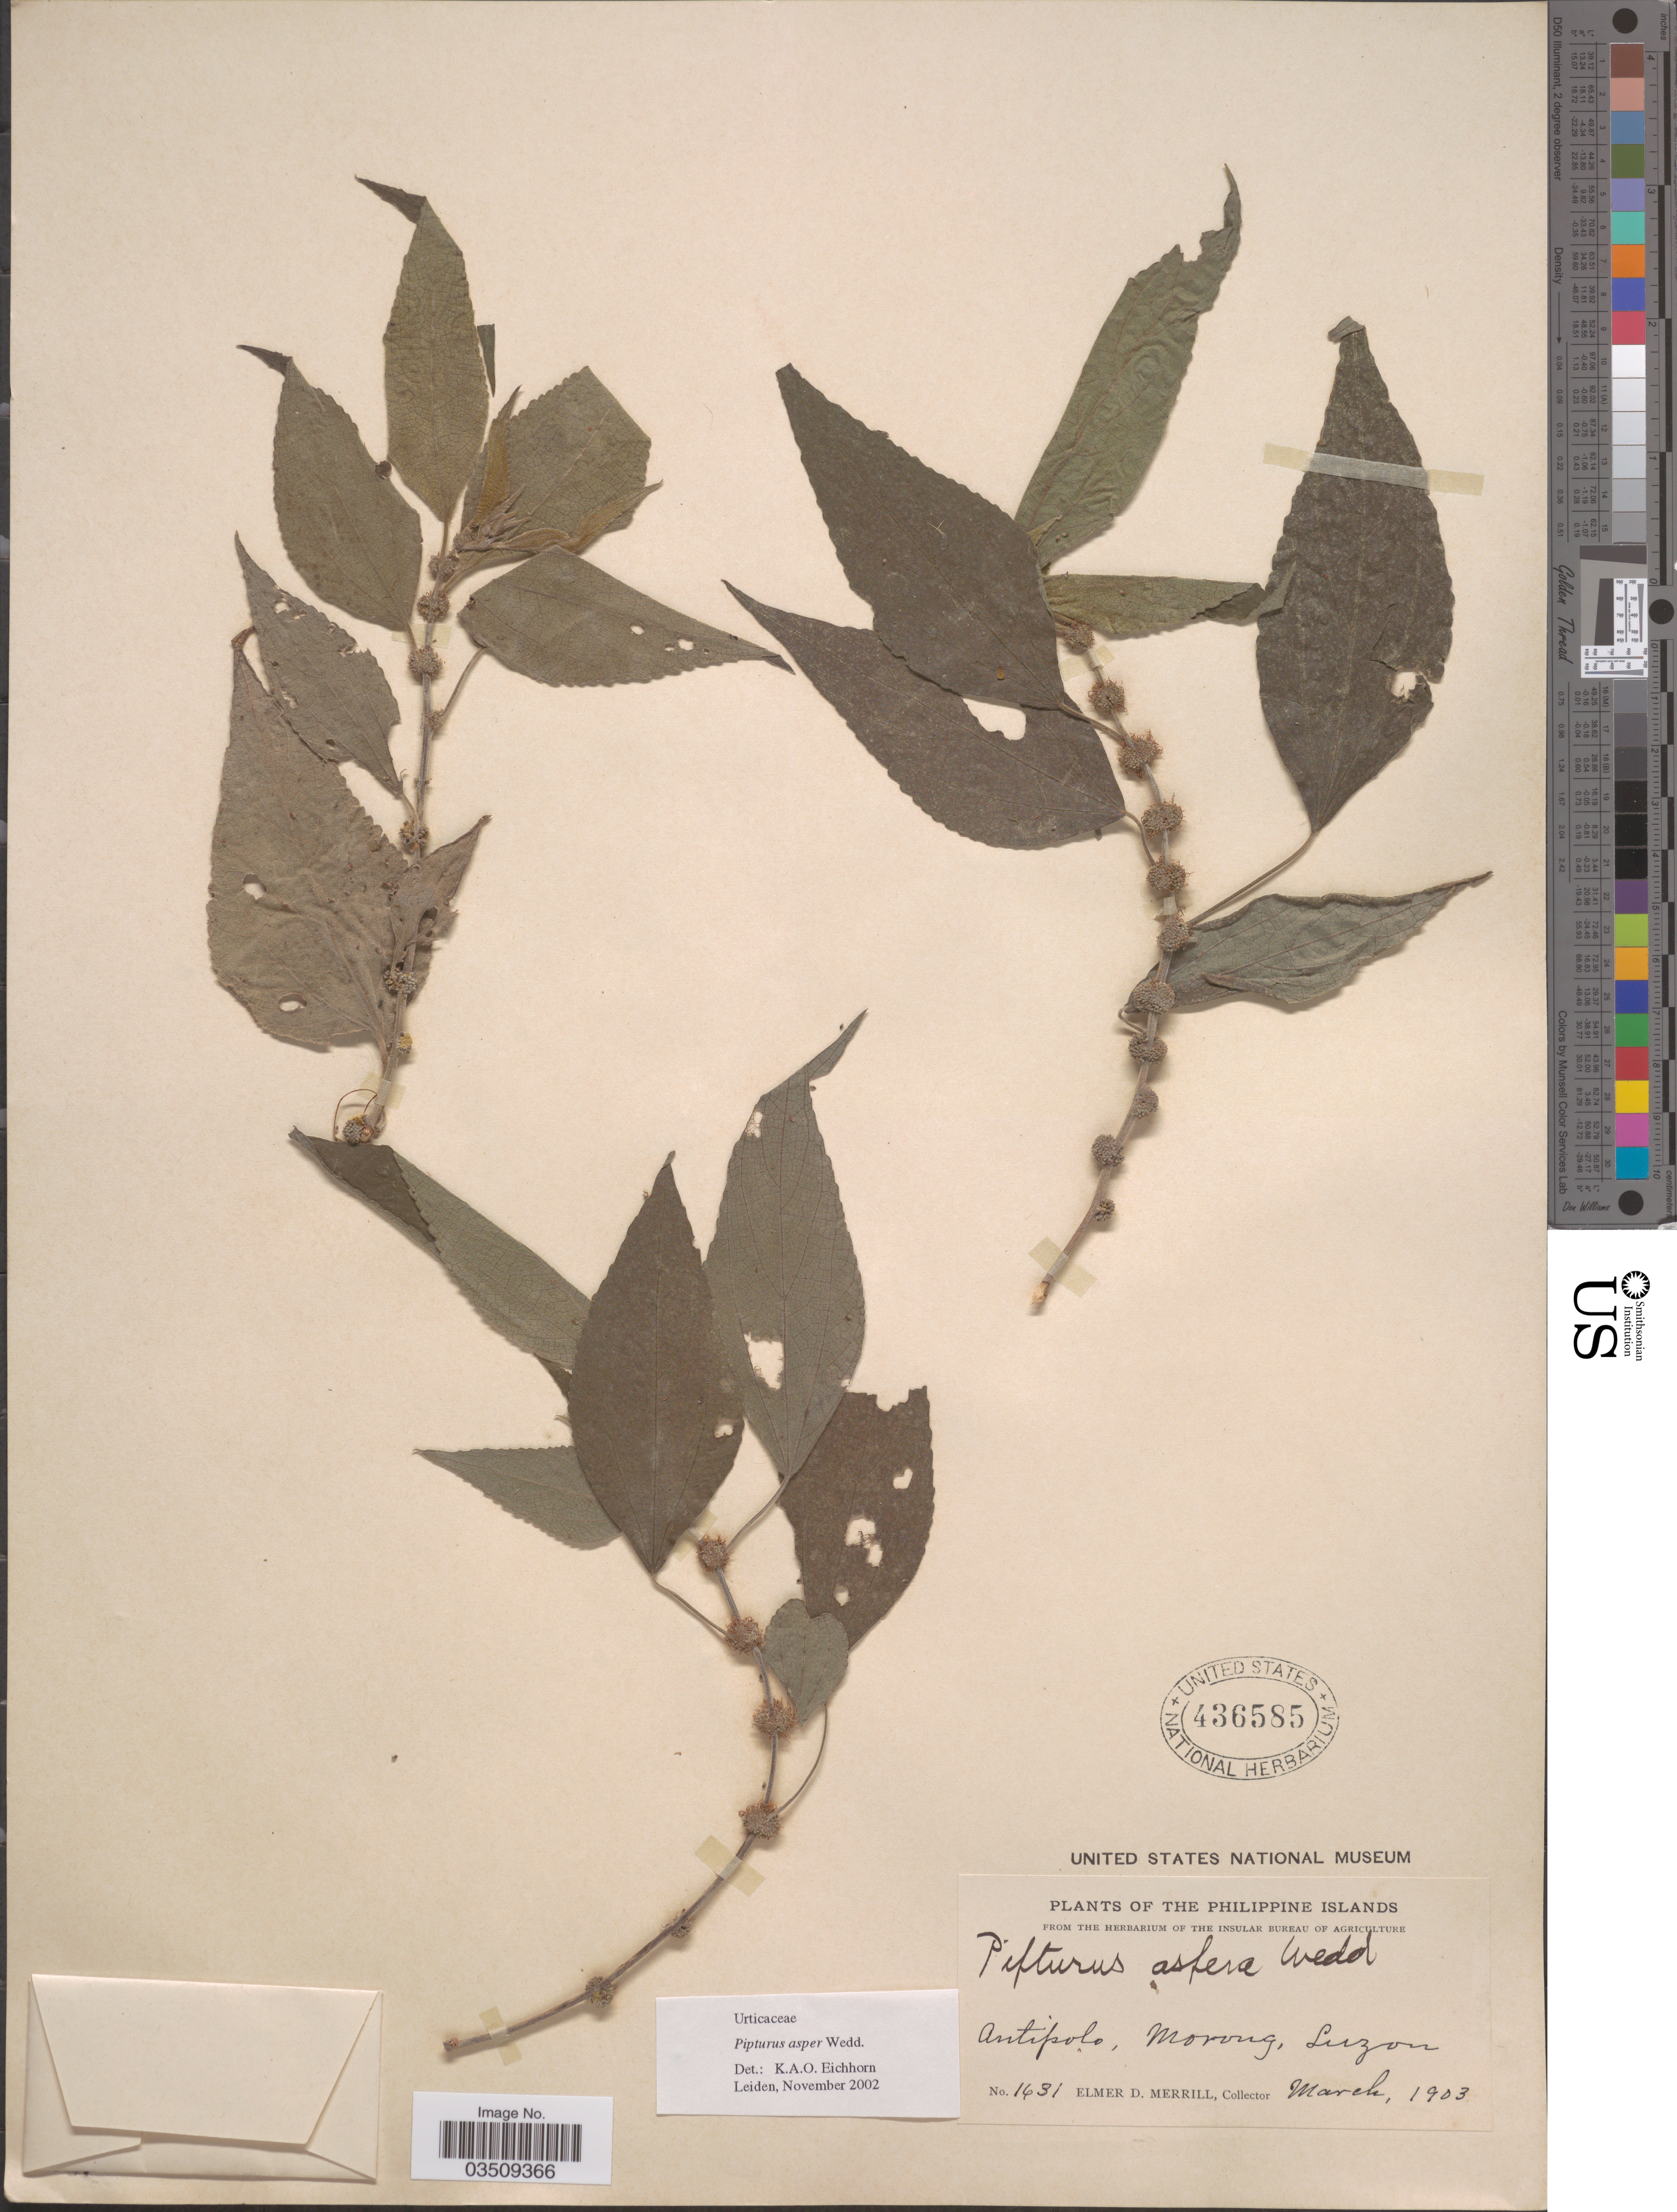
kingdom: Plantae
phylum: Tracheophyta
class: Magnoliopsida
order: Rosales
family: Urticaceae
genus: Pipturus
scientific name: Pipturus arborescens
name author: (Link) C.B. Rob.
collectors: E. D. Merrill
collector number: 1631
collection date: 1903-03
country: Philippines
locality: Antipolo, Morong, Luzon.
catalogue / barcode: US 436585